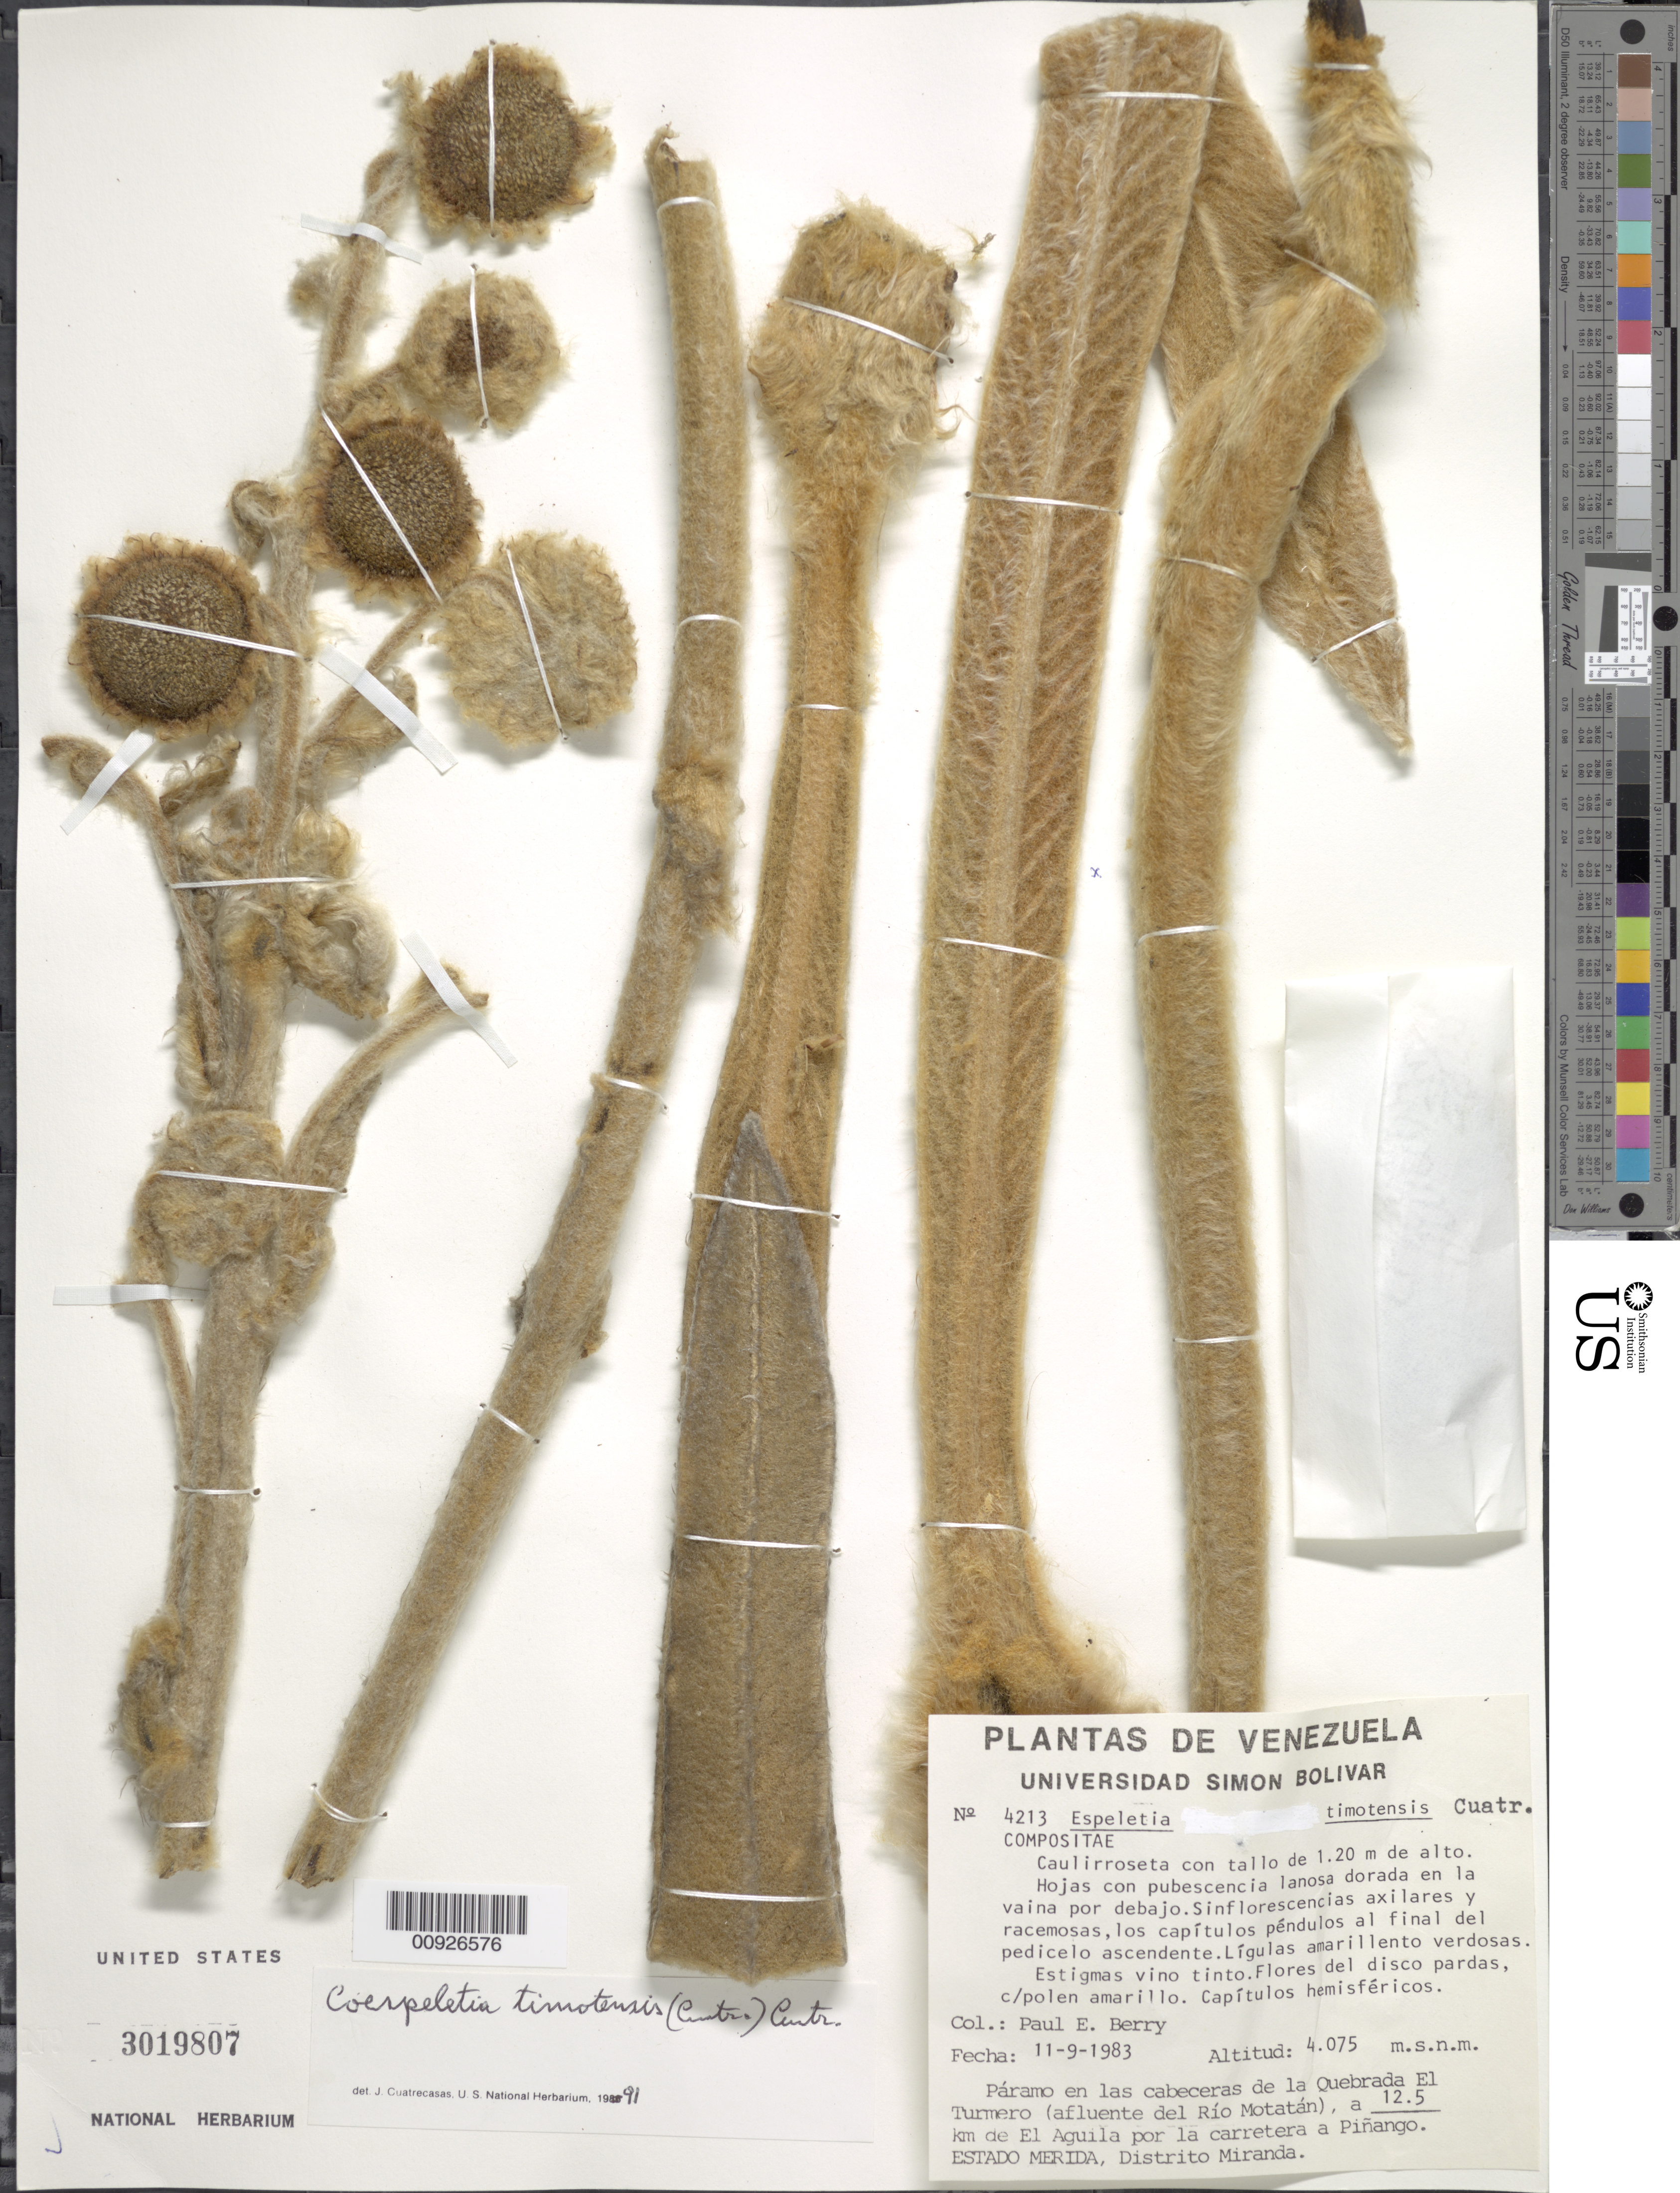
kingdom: Plantae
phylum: Tracheophyta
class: Magnoliopsida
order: Asterales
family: Asteraceae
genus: Coespeletia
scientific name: Coespeletia timotensis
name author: (Cuatrec.) Cuatrec.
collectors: P. E. Berry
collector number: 4213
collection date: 1983-11-09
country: Venezuela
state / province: Mérida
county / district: Miranda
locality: Páramo en las cabeceras de la Quebrada el Turmero (afluente del Río Motatán), a 12.5 km de El Aguila por la carretera a Piñango. Cerca de la frontera entre Mérida y Bolivar.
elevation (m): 4075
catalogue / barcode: US 3019807